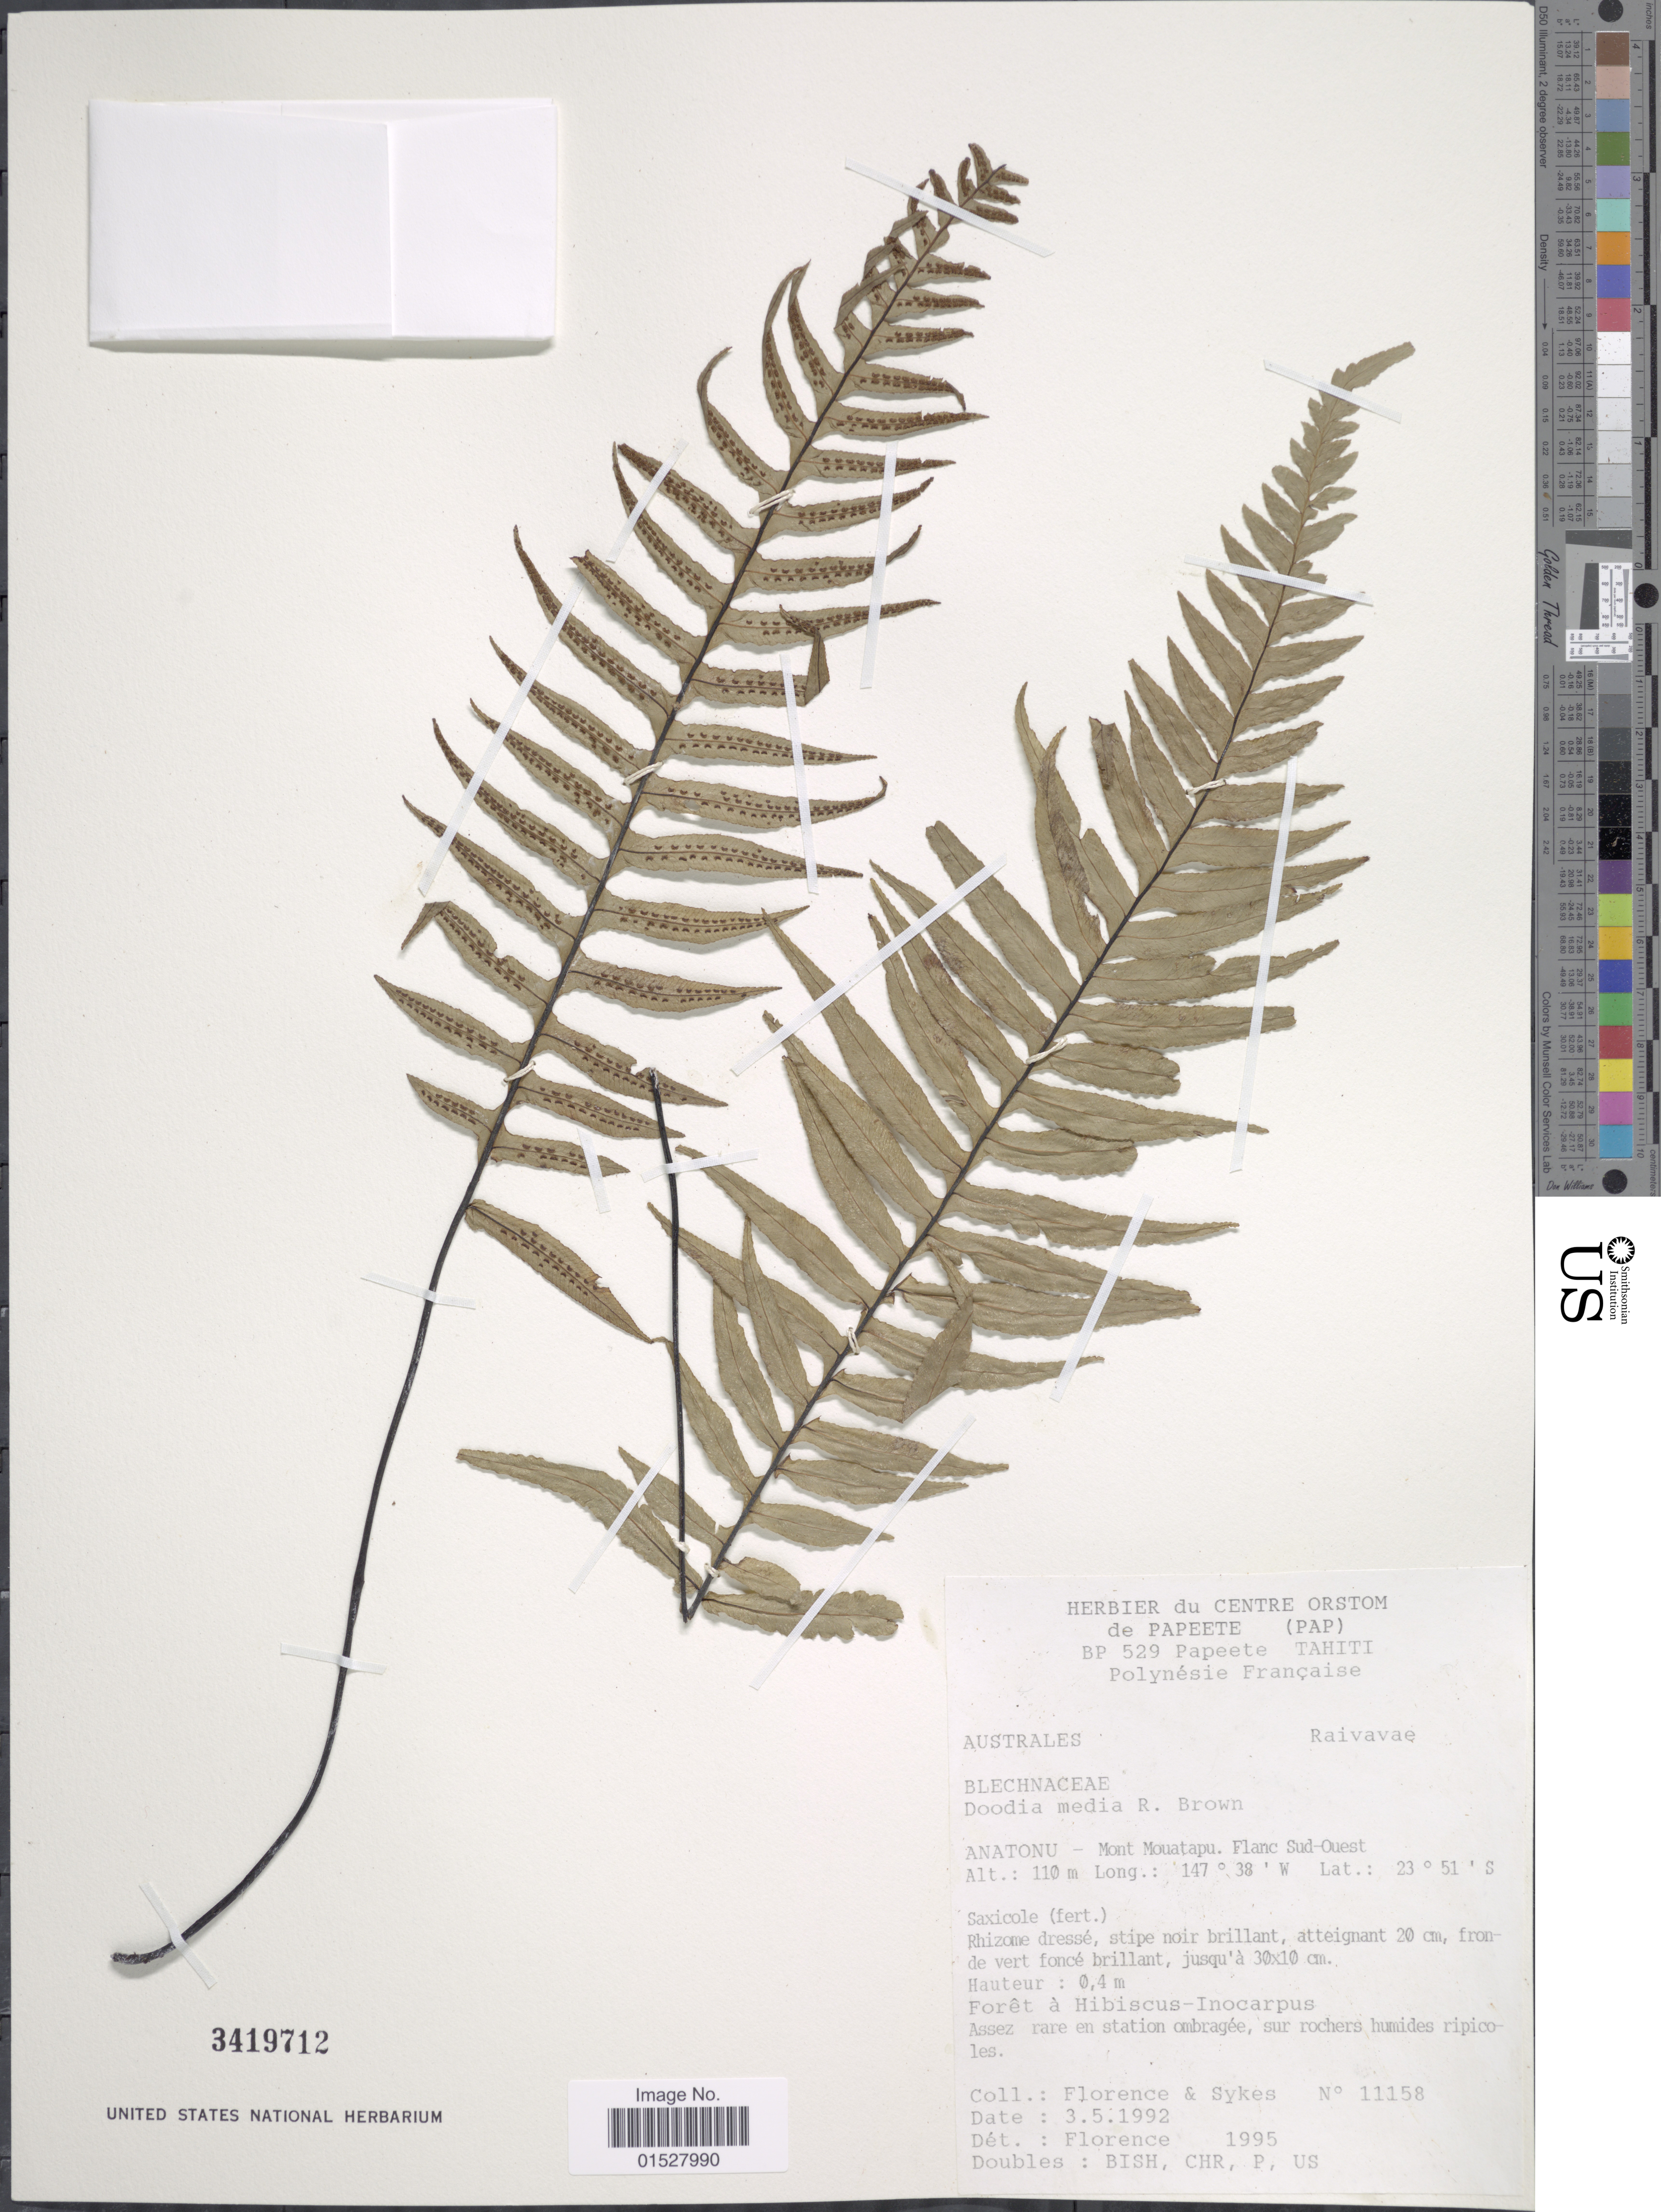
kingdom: Plantae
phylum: Tracheophyta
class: Polypodiopsida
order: Polypodiales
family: Blechnaceae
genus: Blechnum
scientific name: Blechnum medium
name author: (R. Br.) Christenh.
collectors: -. Florence & Sykes, --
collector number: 11158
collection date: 1992-05-03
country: French Polynesia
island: Raivavae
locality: Raivavae, Australes, Anatonu - Mont Mouatapu, Flanc Sud-Ouest.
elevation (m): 110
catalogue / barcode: US 3419712